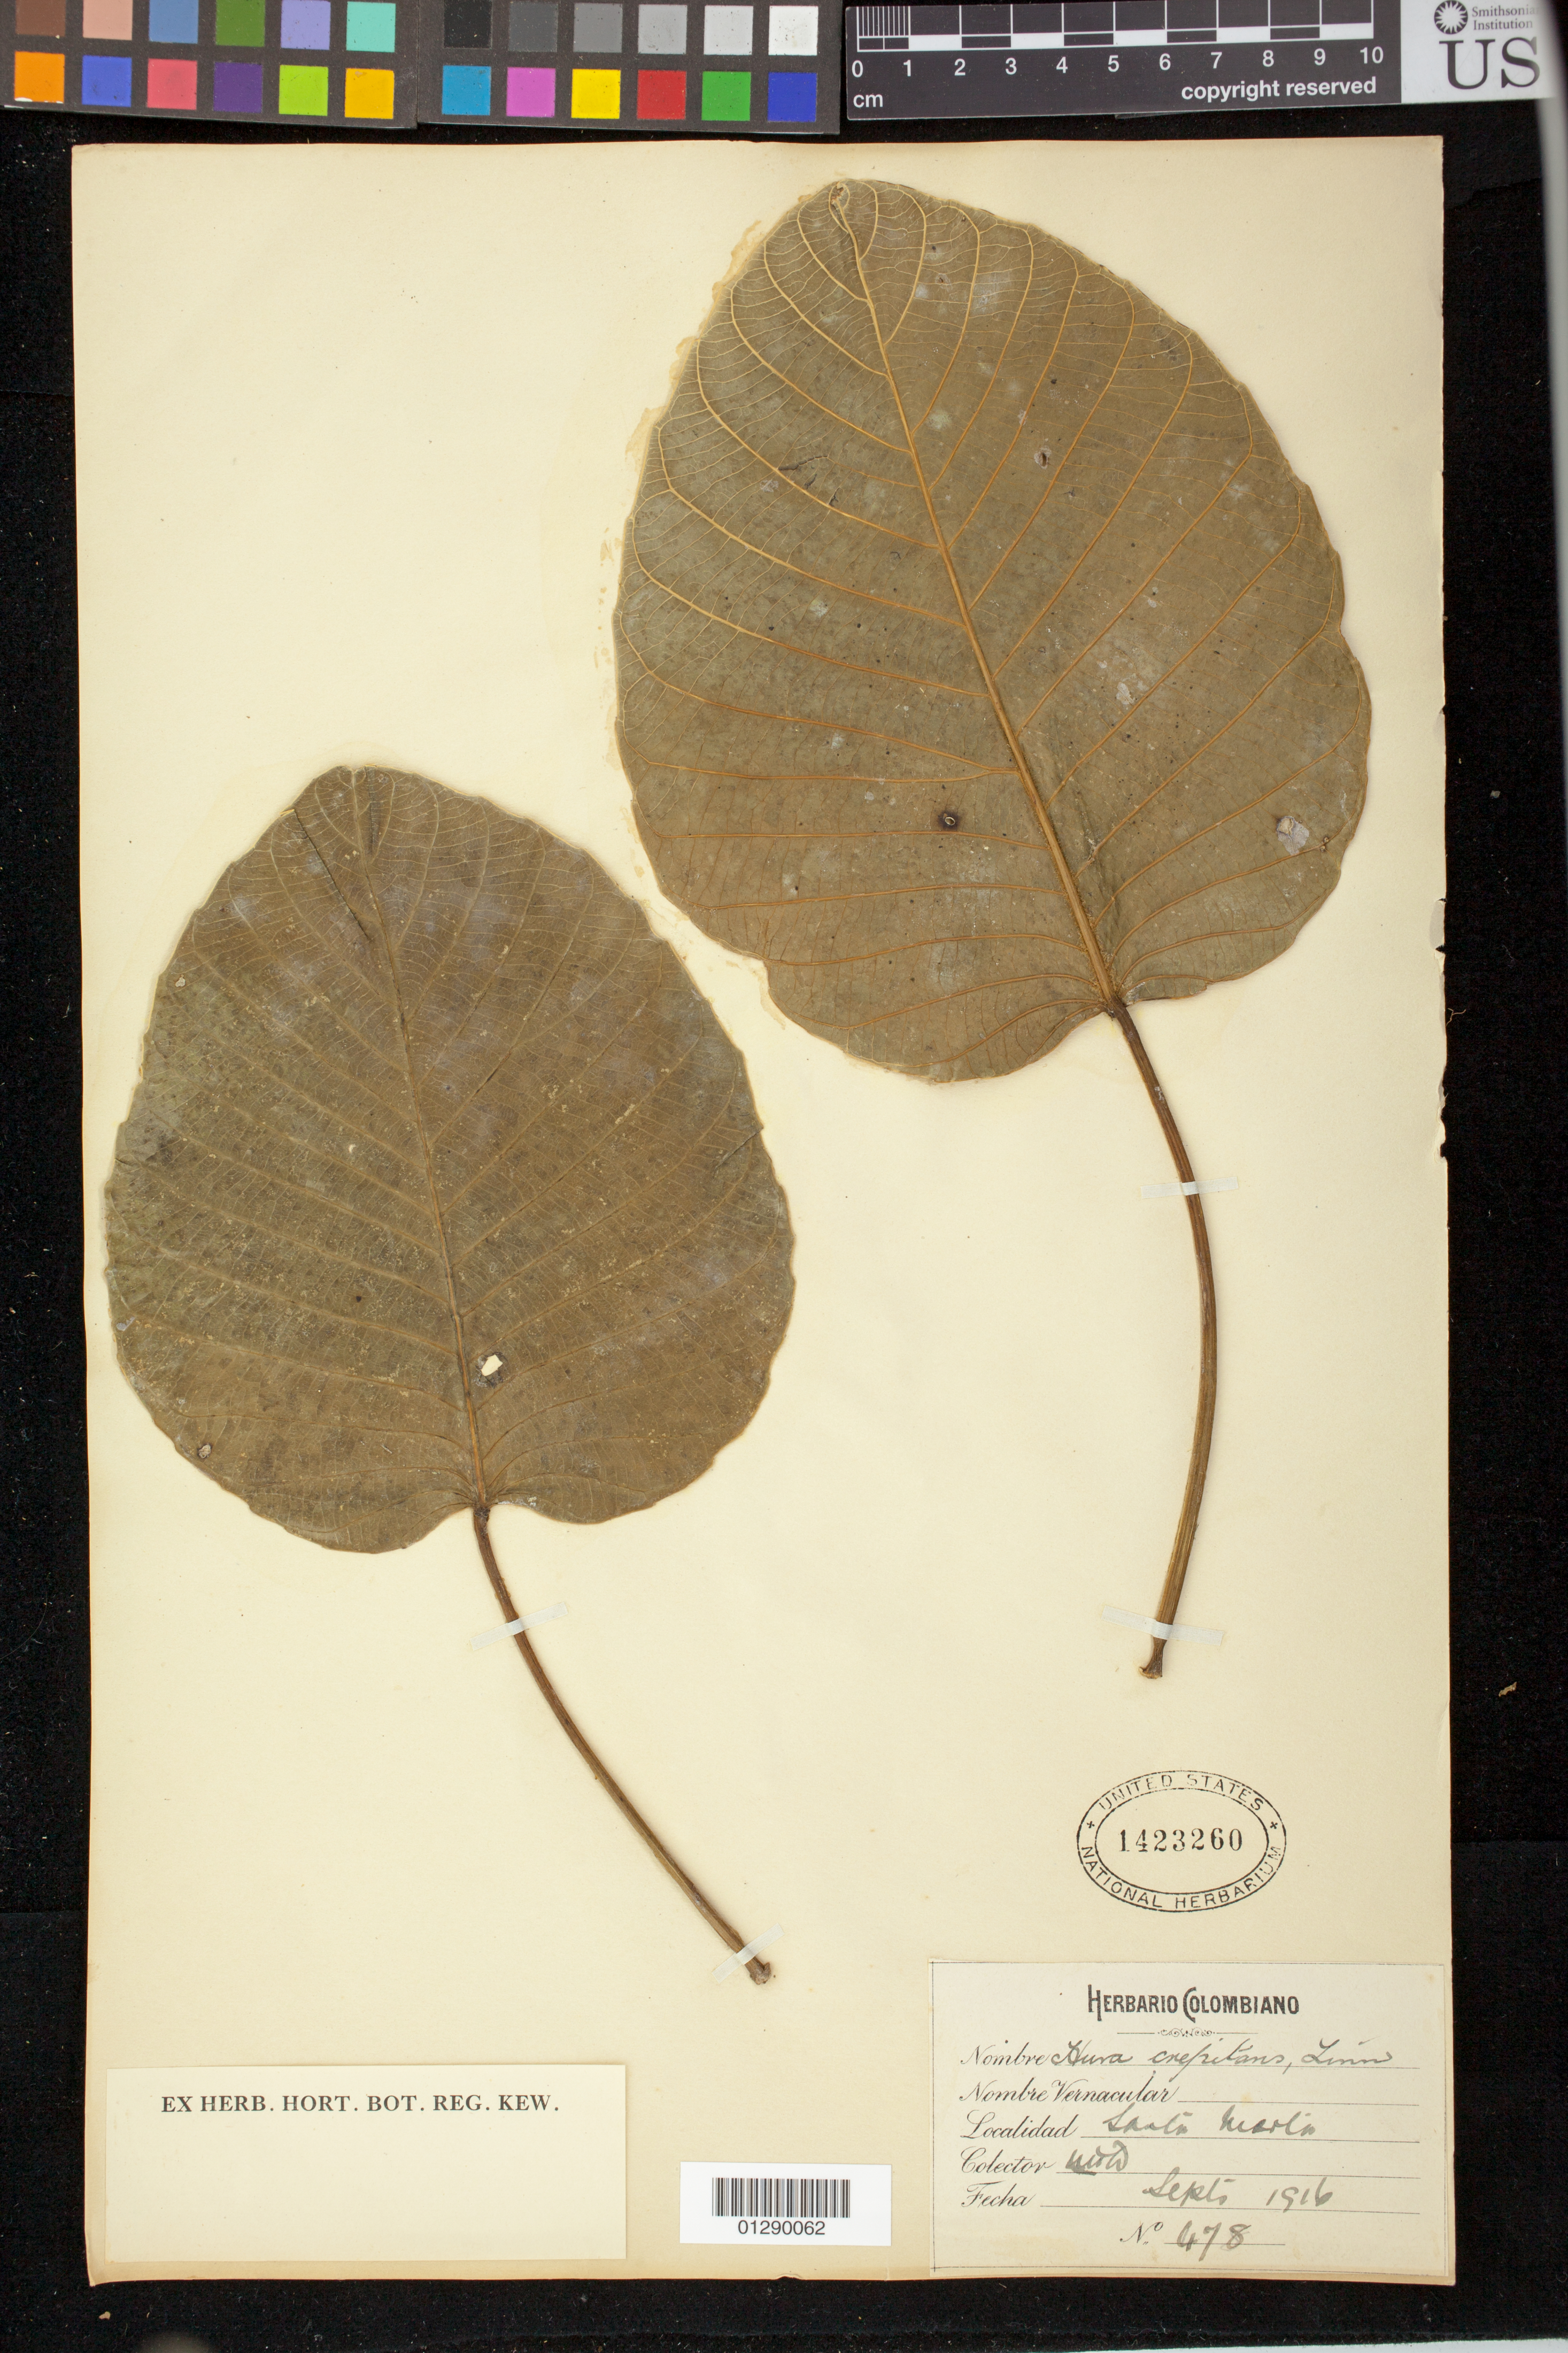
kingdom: Plantae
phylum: Tracheophyta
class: Magnoliopsida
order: Malpighiales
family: Euphorbiaceae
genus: Hura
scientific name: Hura crepitans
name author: L.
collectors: M. T. Dawe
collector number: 478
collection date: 1916-09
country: Colombia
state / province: Magdalena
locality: Santa Marta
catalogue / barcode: US 1423260